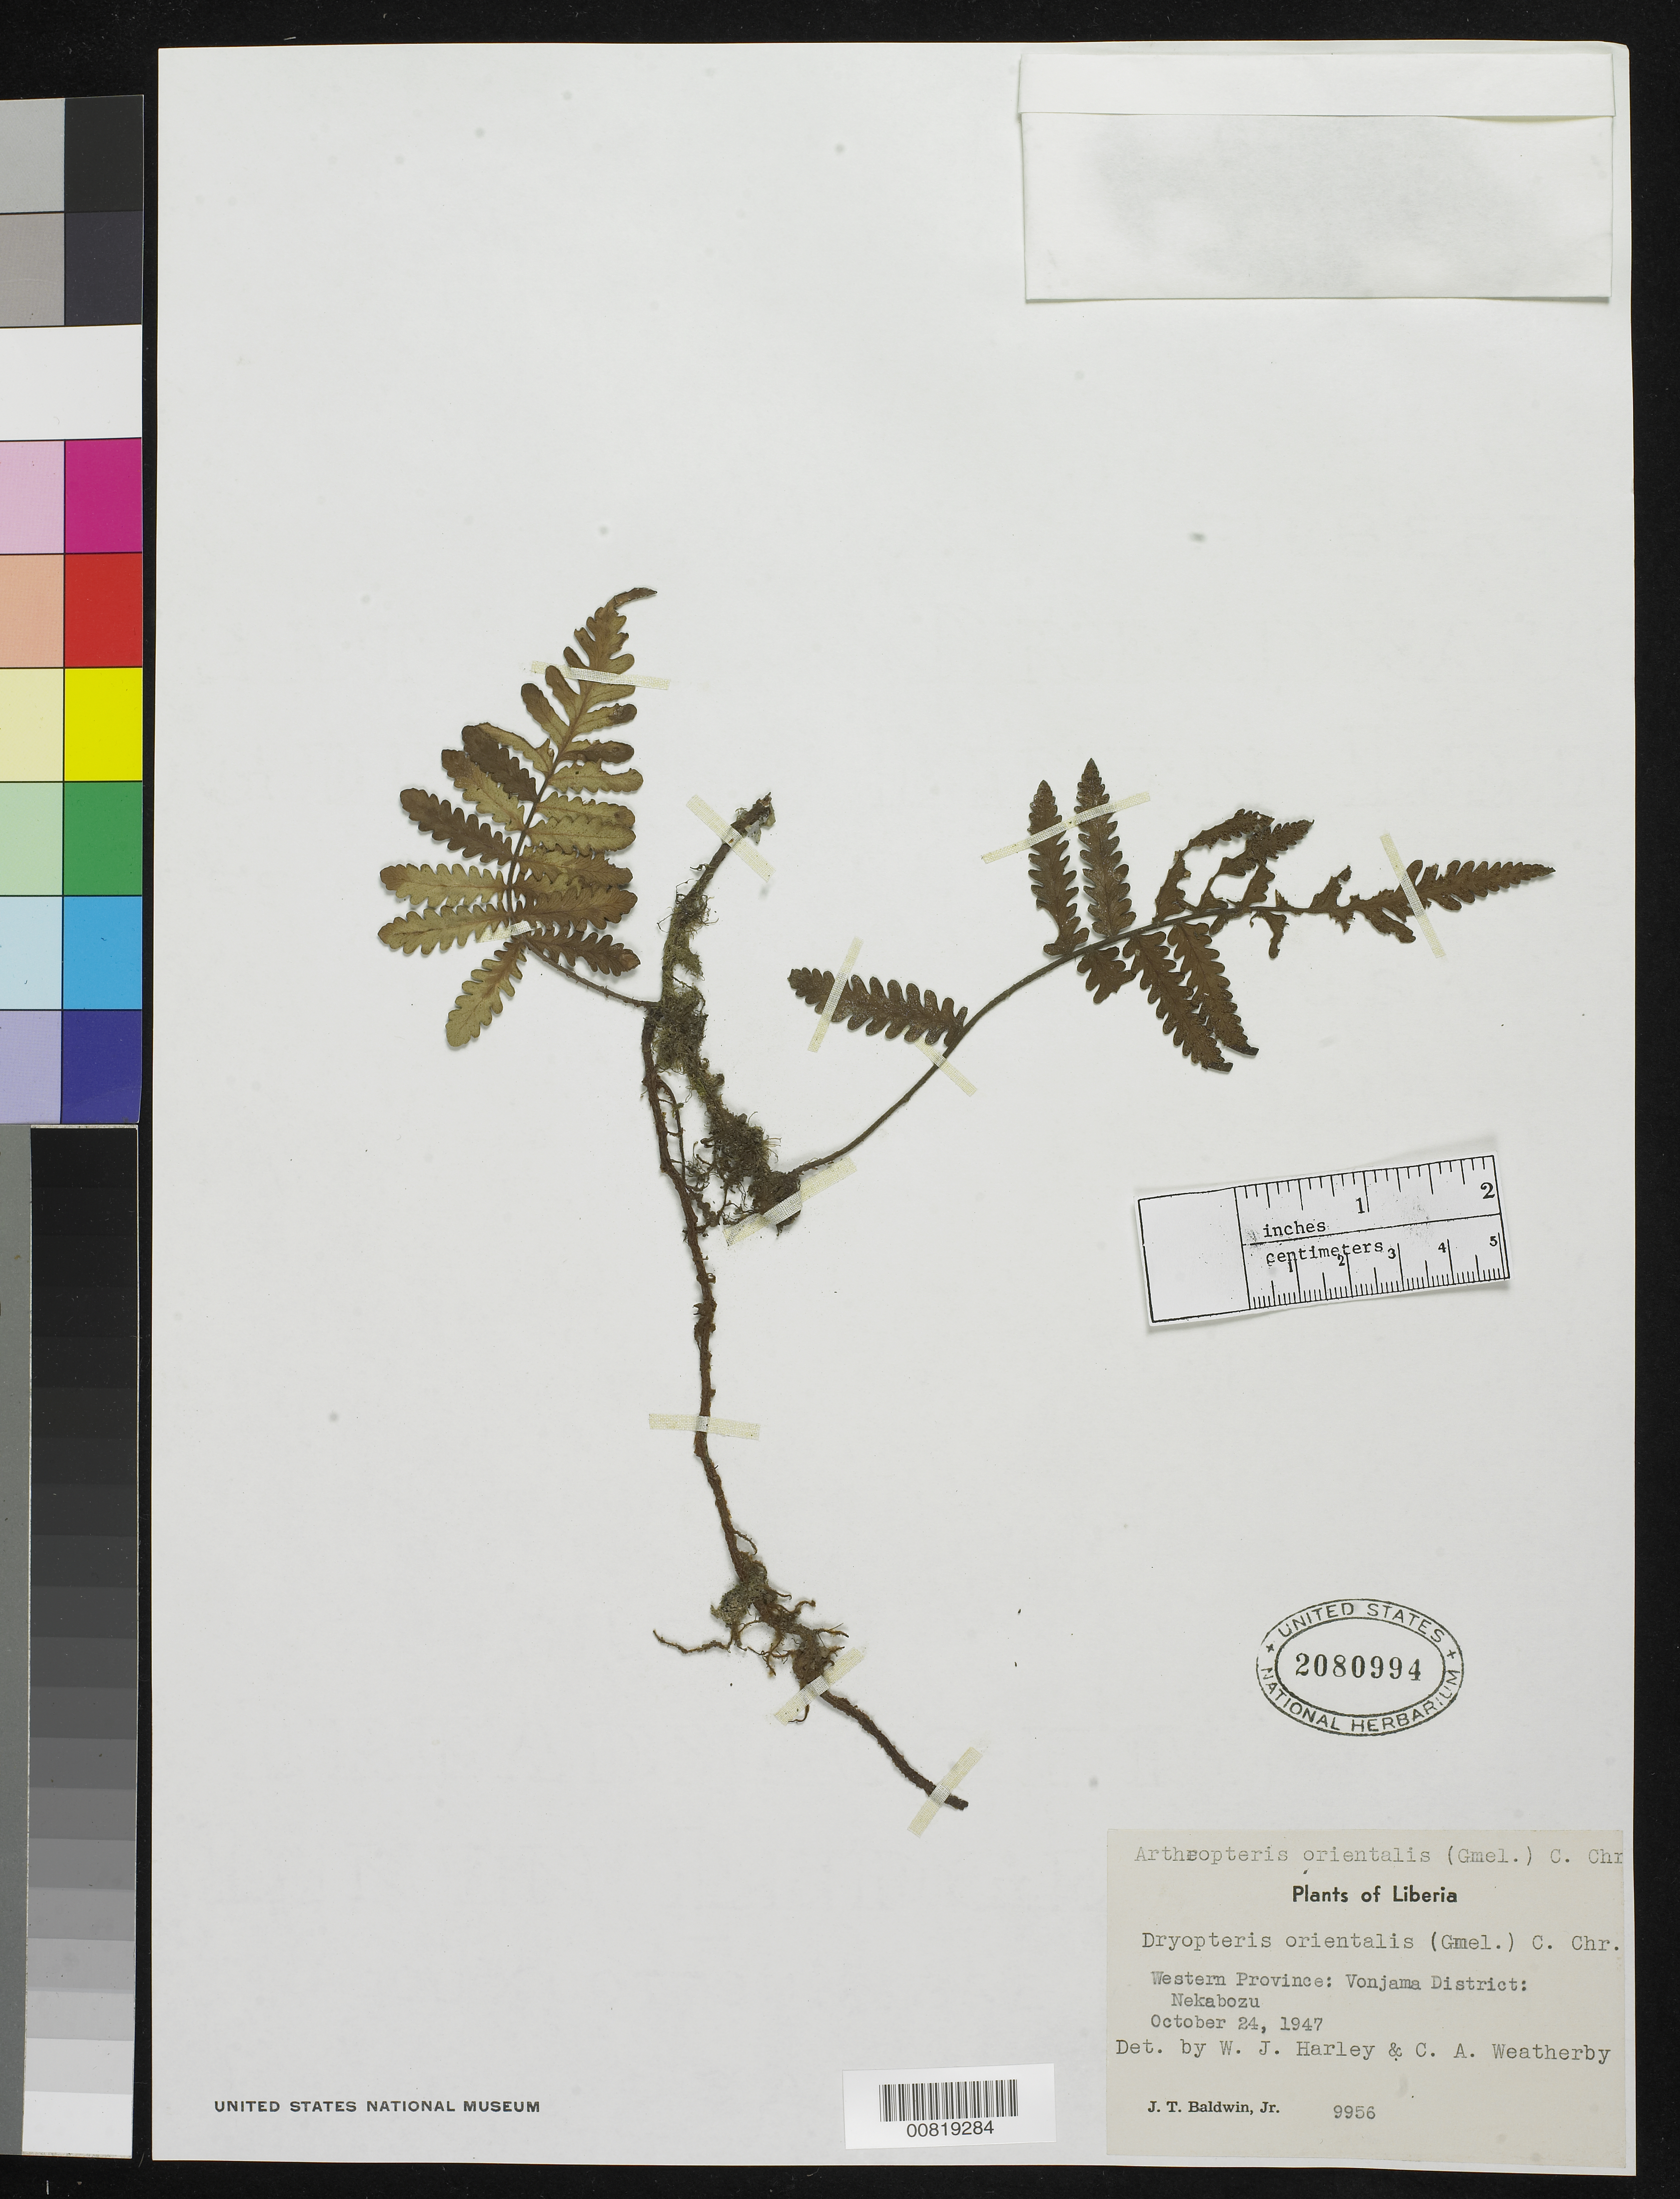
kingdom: Plantae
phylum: Tracheophyta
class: Polypodiopsida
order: Polypodiales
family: Tectariaceae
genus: Arthropteris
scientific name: Arthropteris orientalis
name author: (J.F. Gmel.) Posth.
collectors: J. T. Baldwin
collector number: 9956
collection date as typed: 24 Oct 1947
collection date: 1947-10-24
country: Liberia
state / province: Lofa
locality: Western Province: Vonjama District, Nekabozu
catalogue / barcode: US 2080994